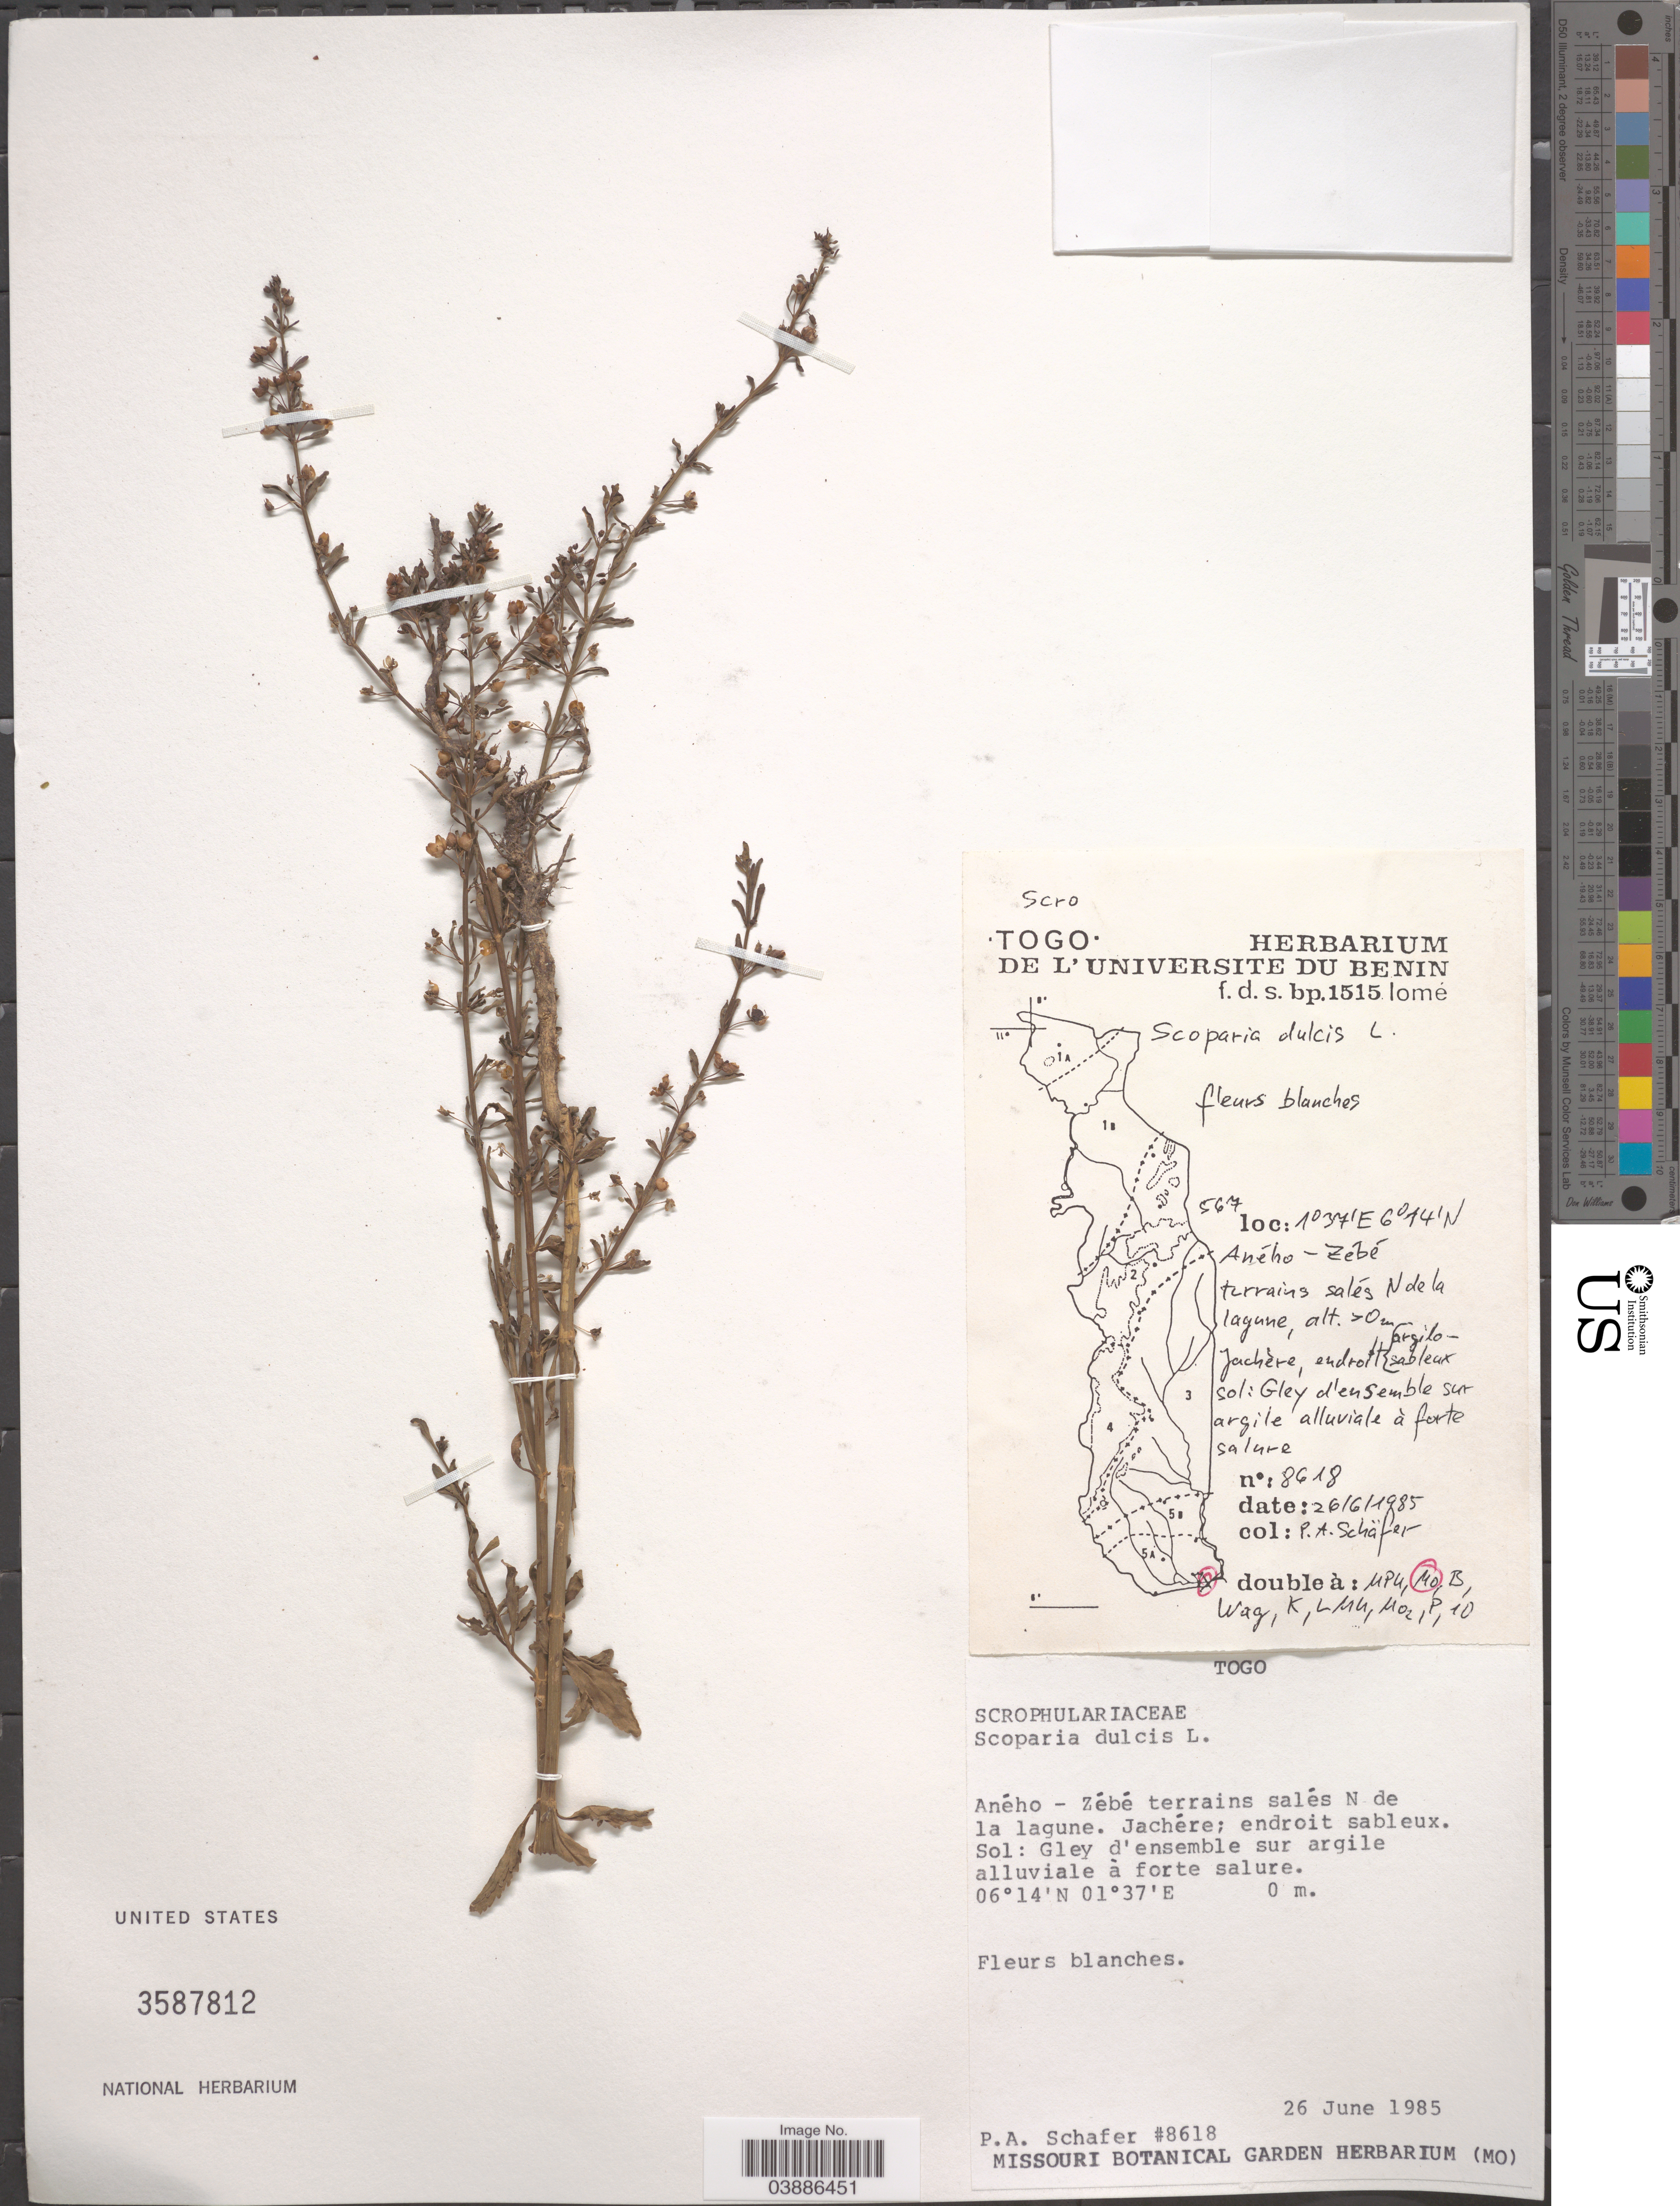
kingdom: Plantae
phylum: Tracheophyta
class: Magnoliopsida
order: Lamiales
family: Plantaginaceae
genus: Scoparia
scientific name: Scoparia dulcis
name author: L.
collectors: P. Schafer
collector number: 8618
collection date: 1985-06-26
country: Togo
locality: Aného - Zébé terrains salés N de la lagune. Jachére; endroit sableux. Sol: Gley d' ensemble sur argile alluviale à forte salure.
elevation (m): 0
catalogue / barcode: US 3587812